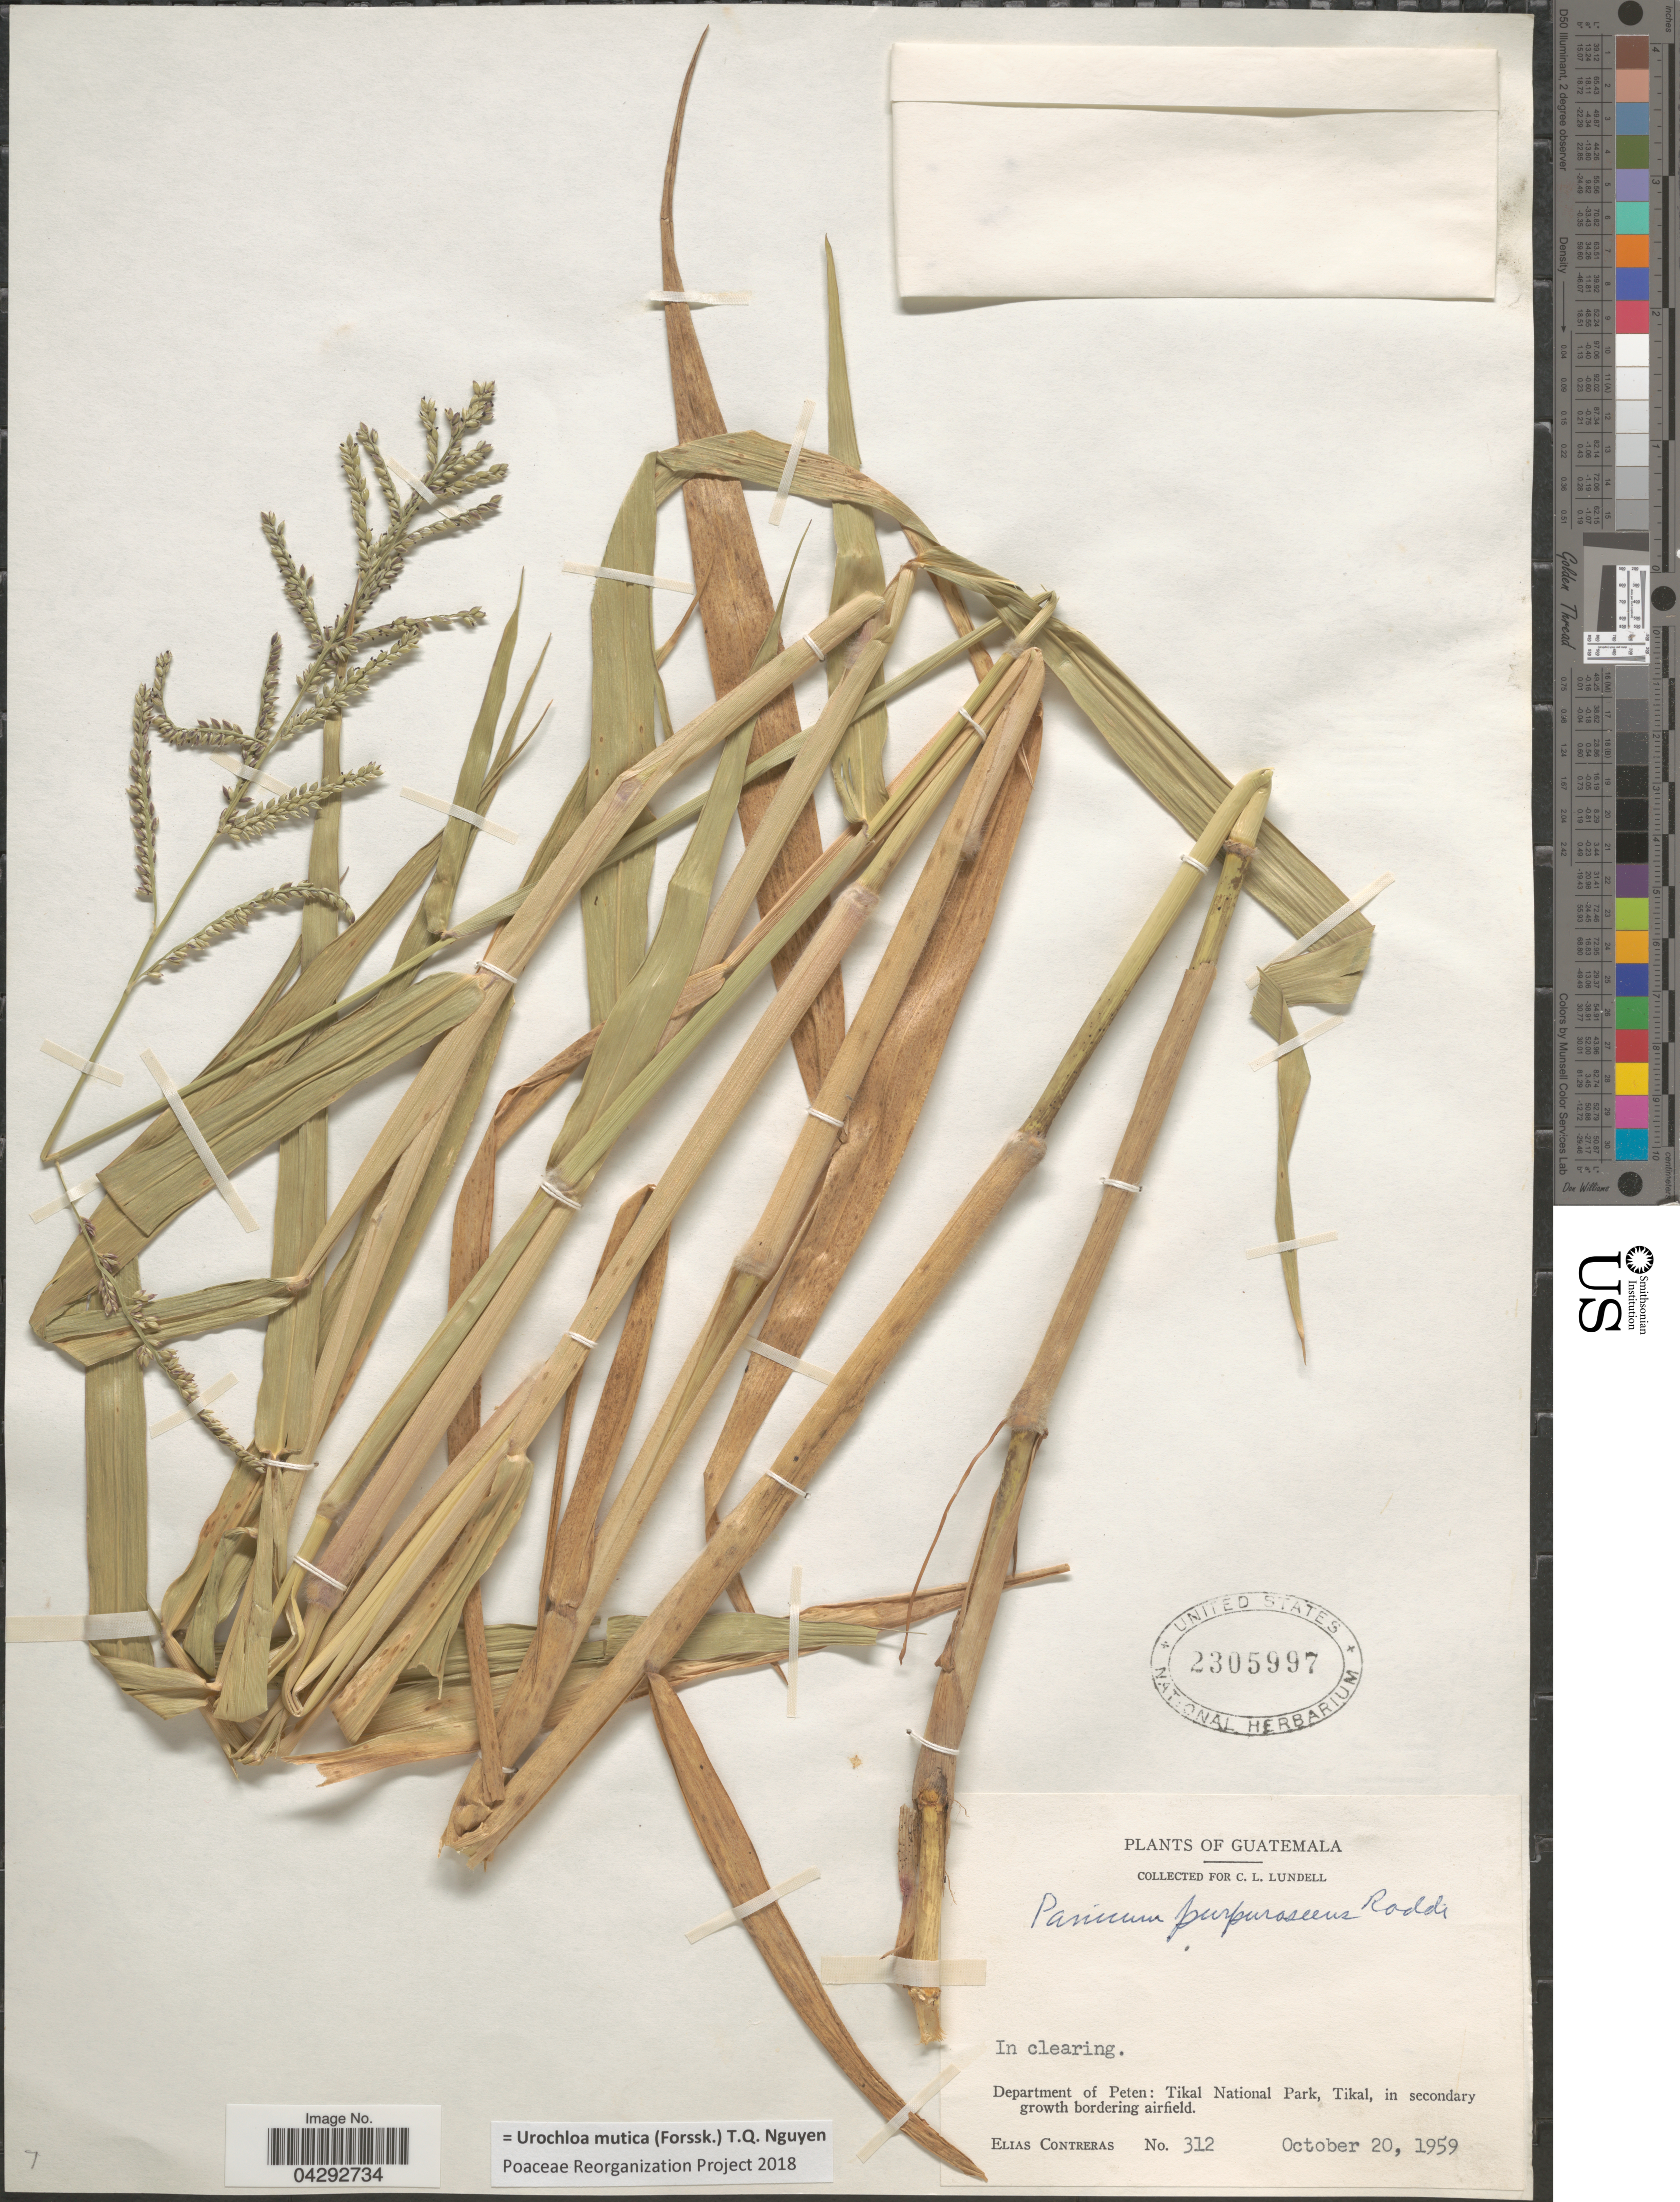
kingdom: Plantae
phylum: Tracheophyta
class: Liliopsida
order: Poales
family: Poaceae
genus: Urochloa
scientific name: Urochloa mutica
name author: (Forssk.) T.Q. Nguyen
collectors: E. Contreras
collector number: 312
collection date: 1959-10-20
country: Guatemala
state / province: El Peten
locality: Department of Peten: Tikal National Park, Tikal, in secondary growth bordering airfield.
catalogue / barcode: US 2305997